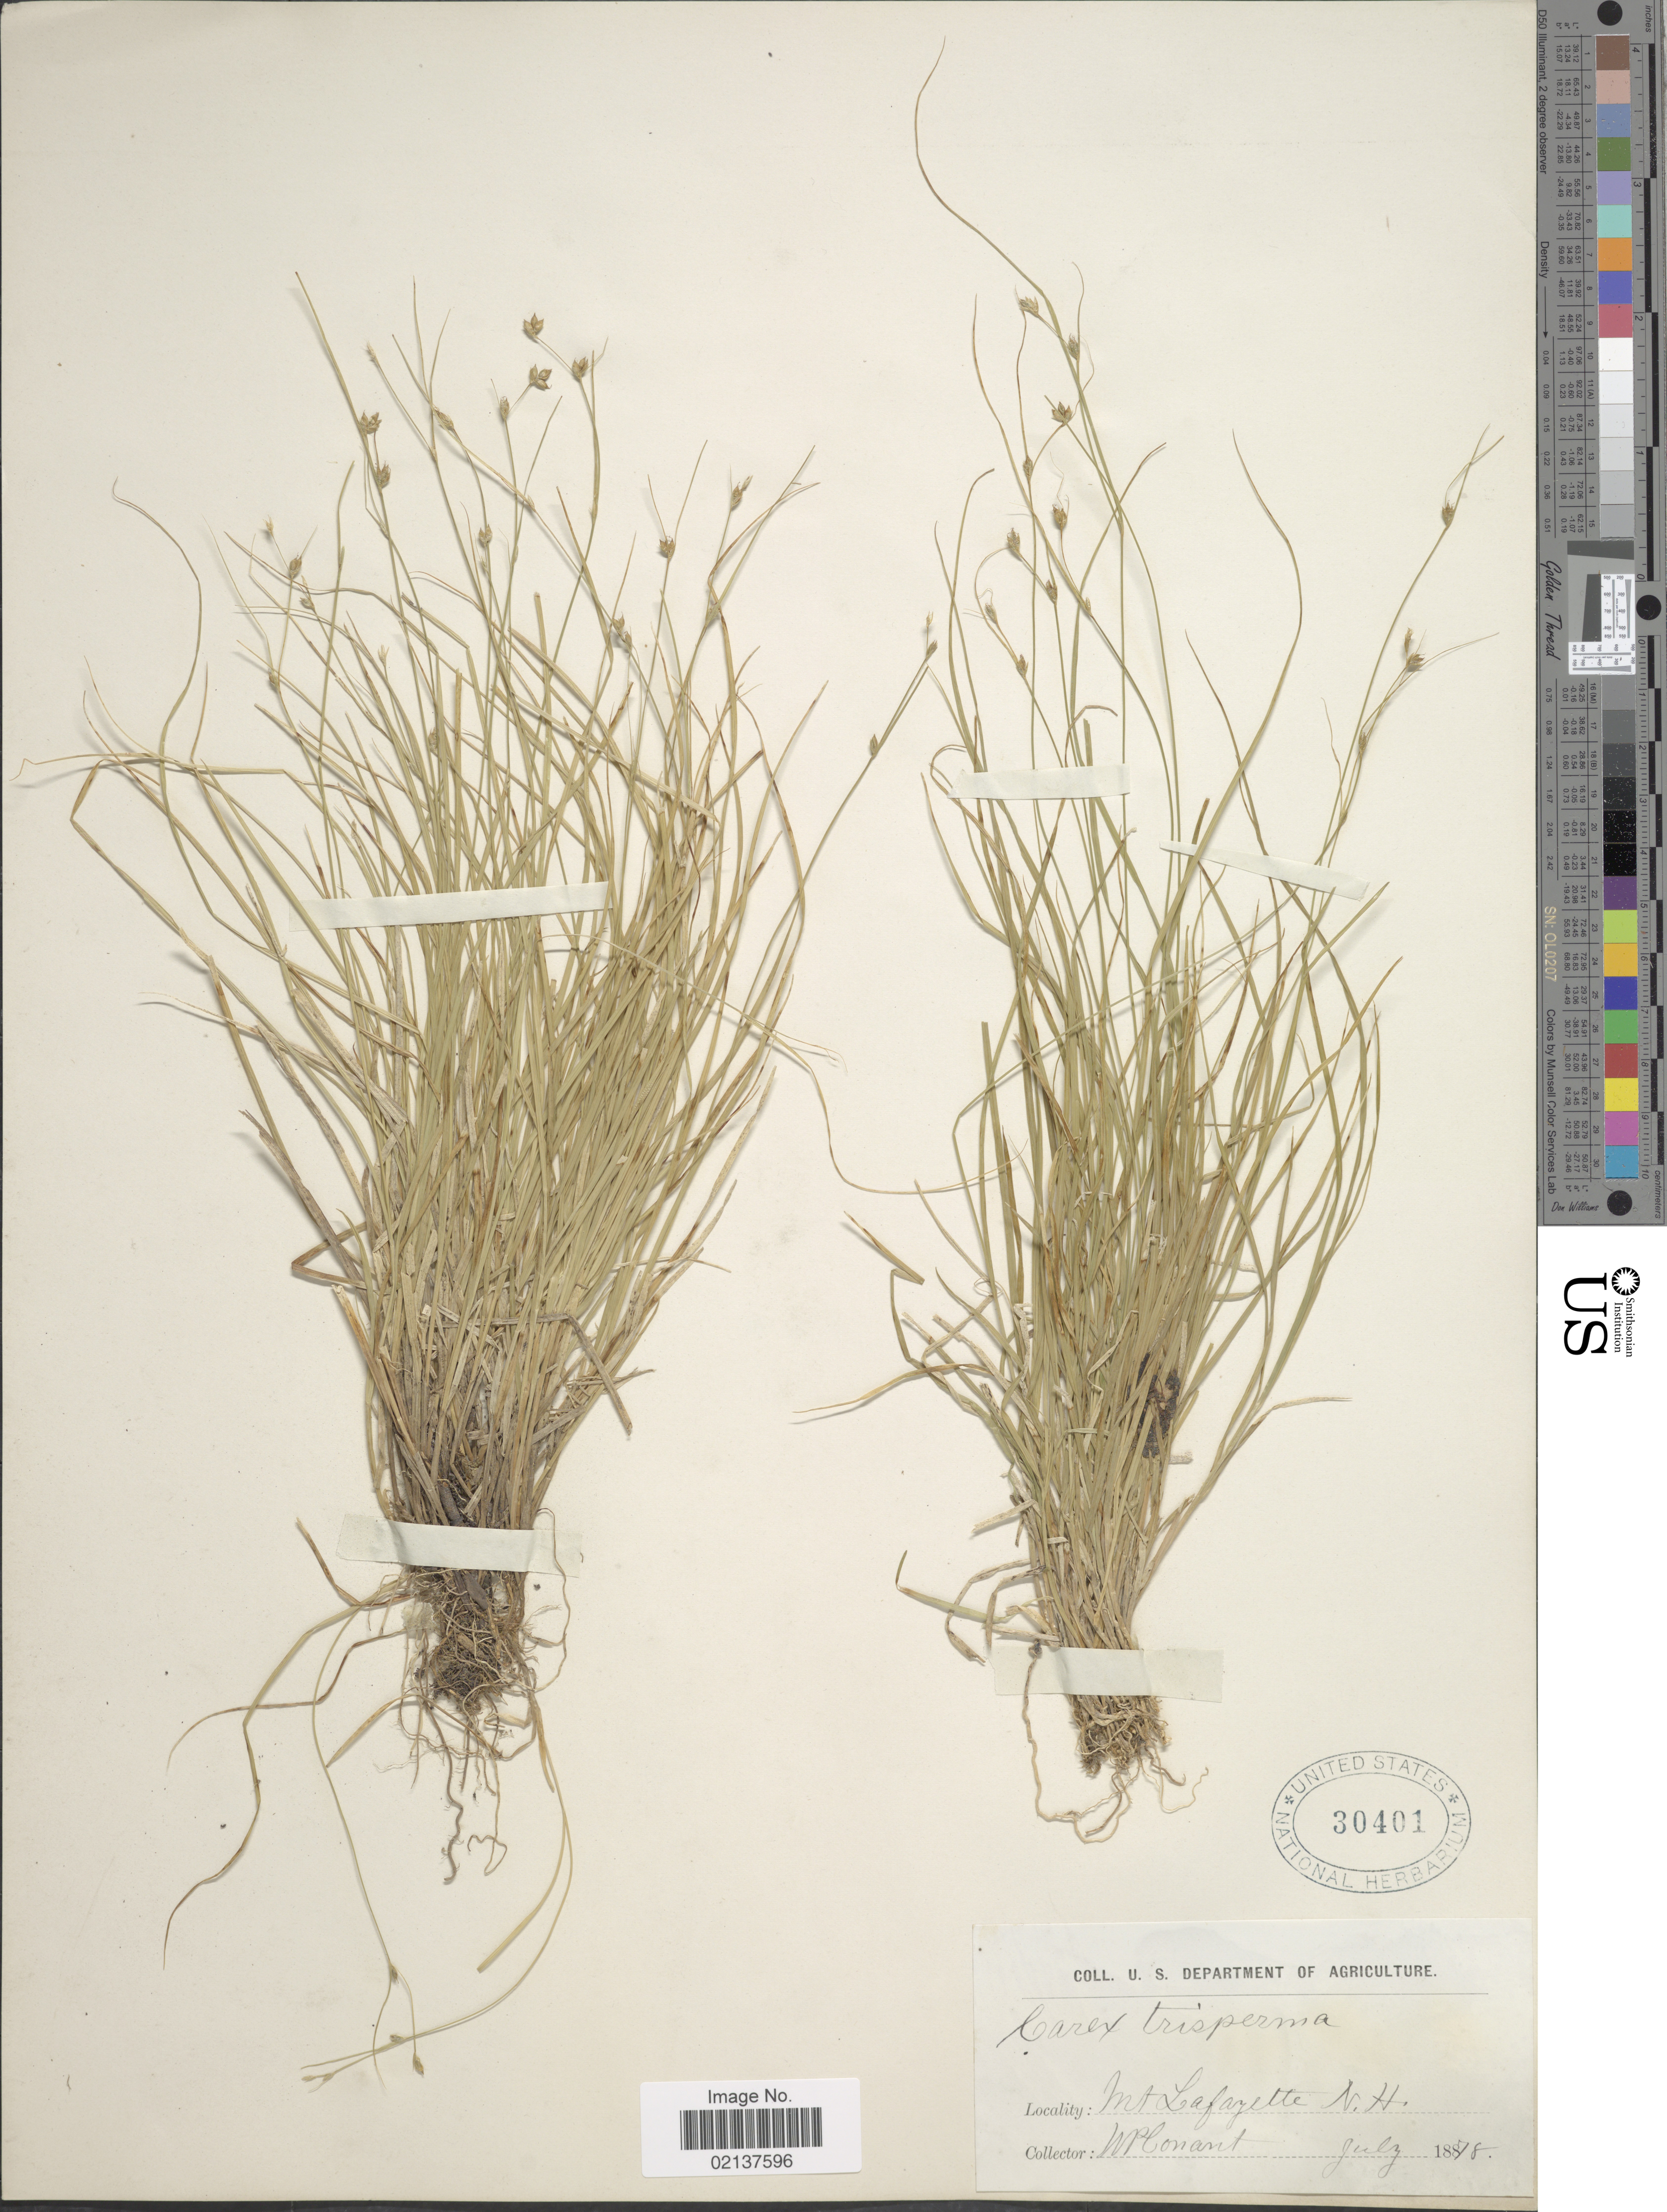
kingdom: Plantae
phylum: Tracheophyta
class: Liliopsida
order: Poales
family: Cyperaceae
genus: Carex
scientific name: Carex trisperma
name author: Dewey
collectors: W. P. Conant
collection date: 1878-07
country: United States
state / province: New Hampshire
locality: Mt. Lafayette, N.H.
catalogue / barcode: US 30401